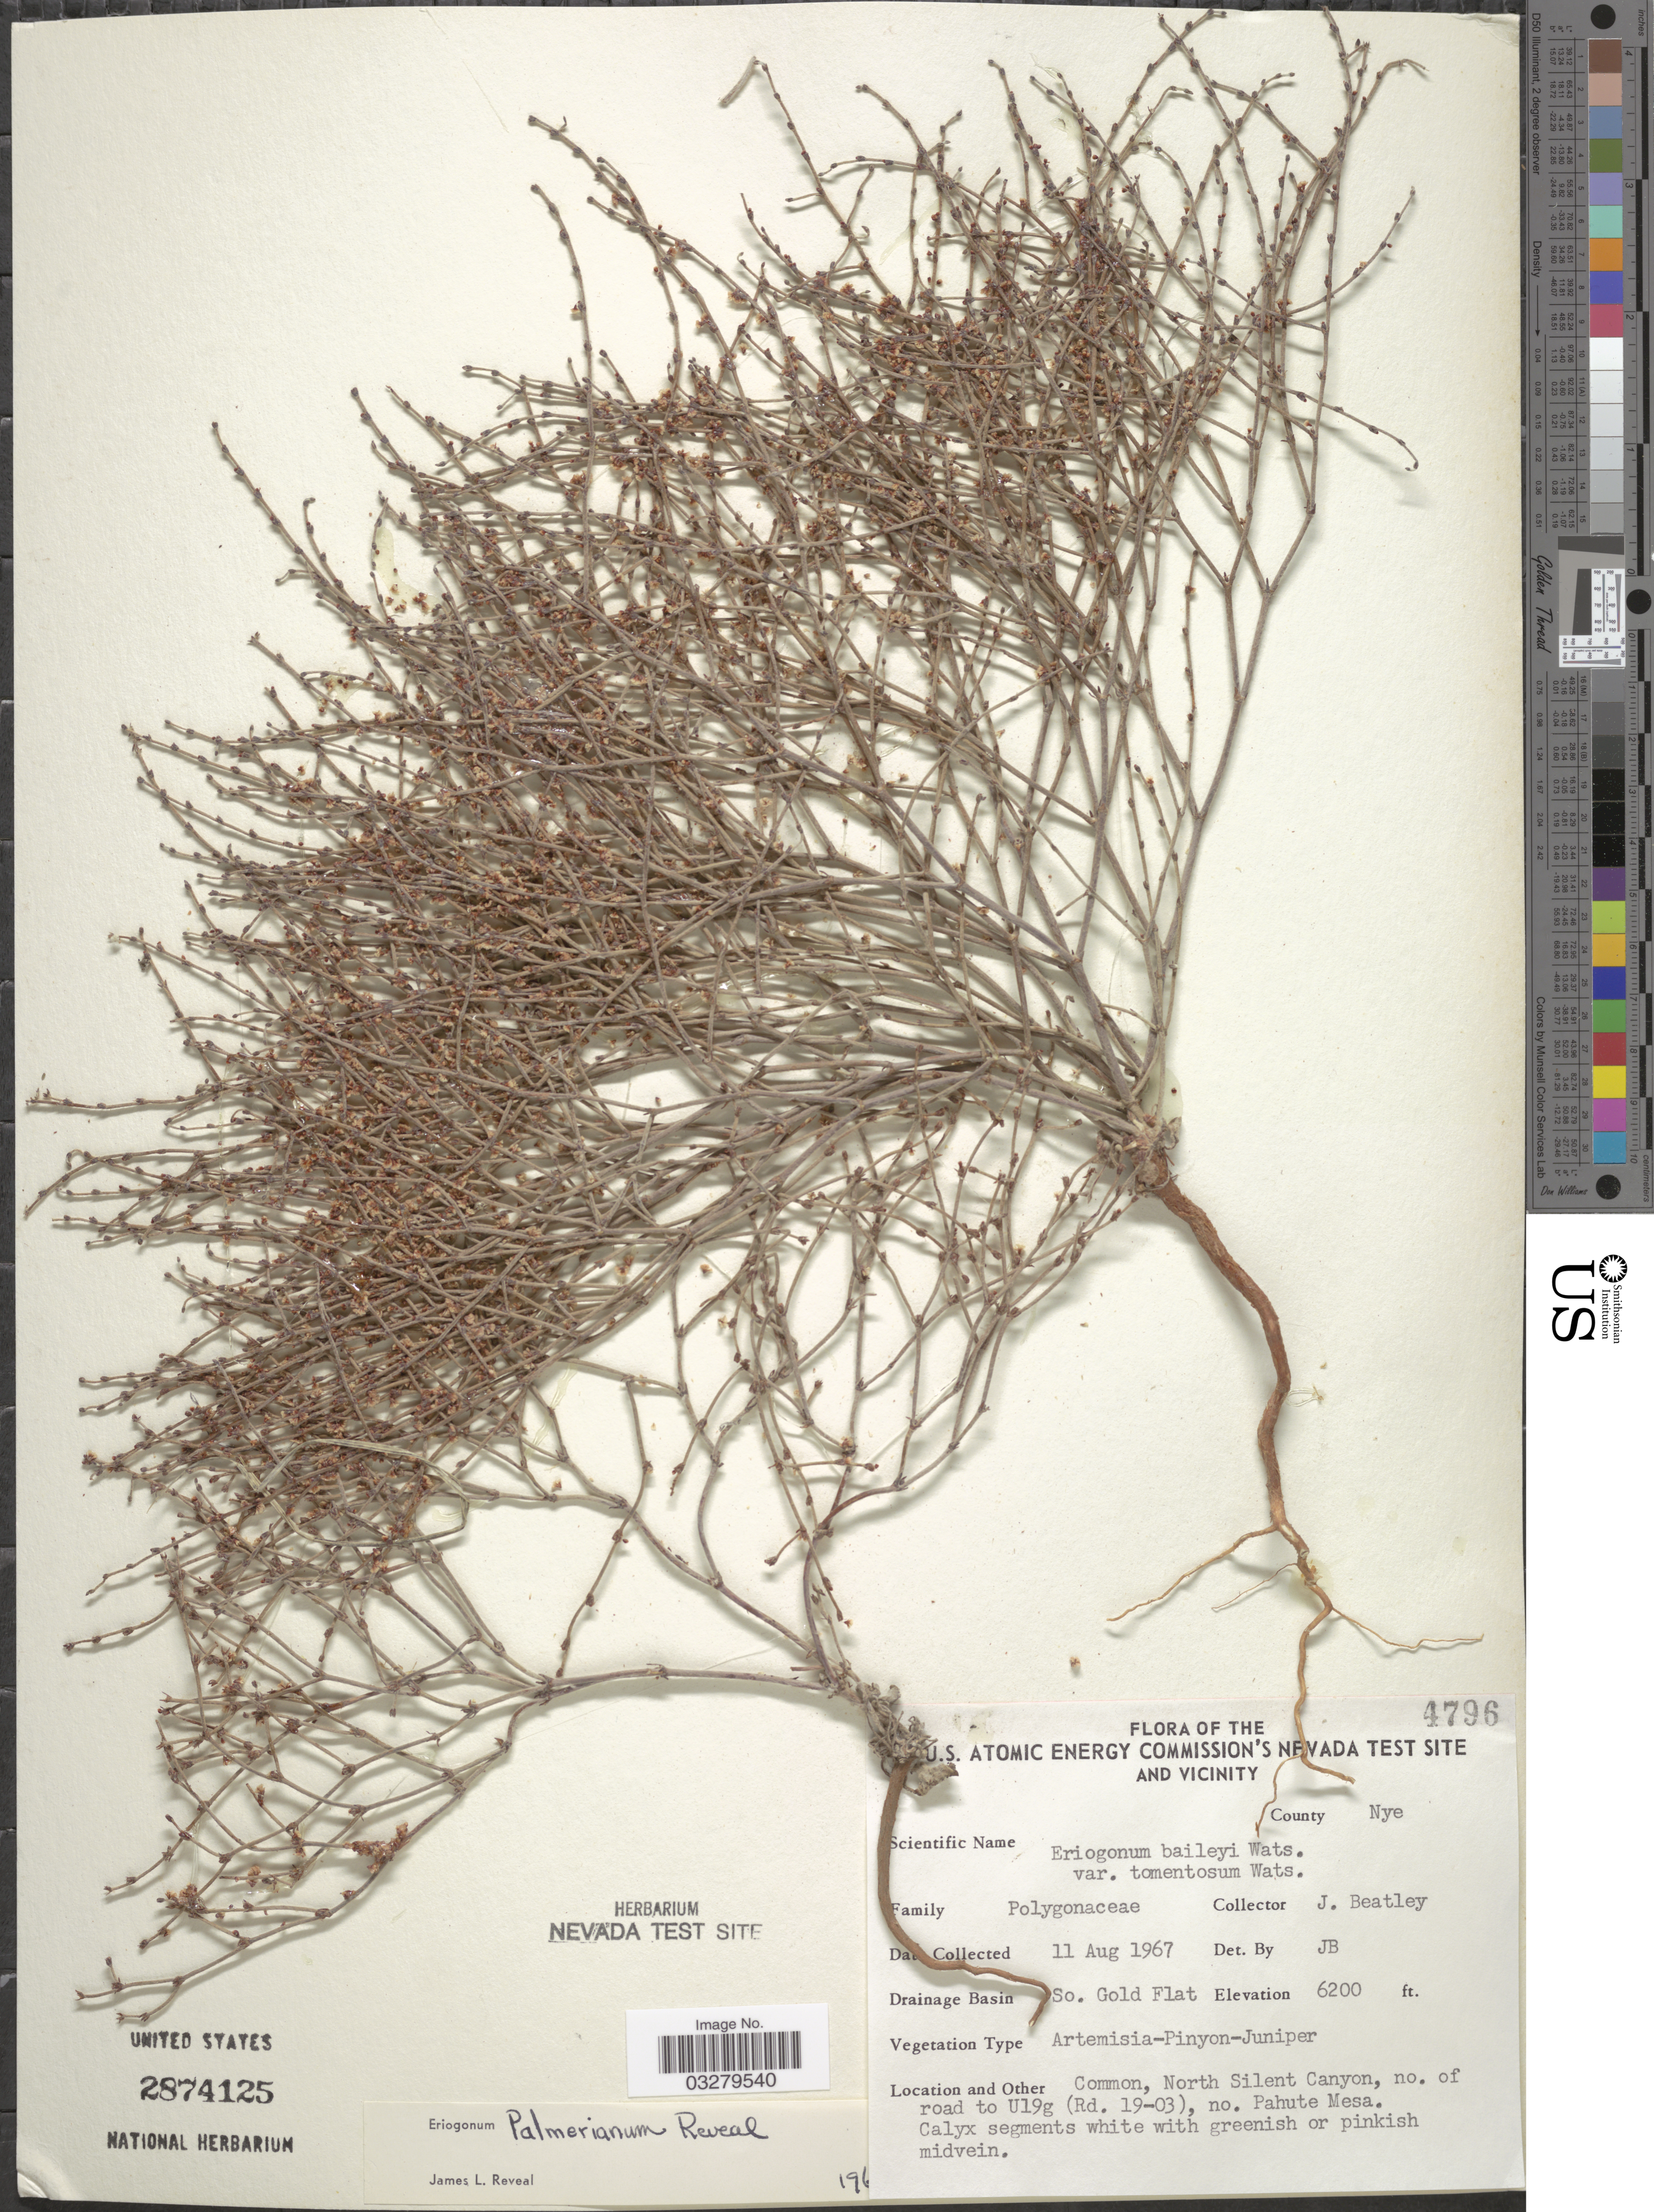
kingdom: Plantae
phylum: Tracheophyta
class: Magnoliopsida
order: Caryophyllales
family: Polygonaceae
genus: Eriogonum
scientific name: Eriogonum palmerianum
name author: Reveal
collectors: J. C. Beatley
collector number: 4796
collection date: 1967-08-11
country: United States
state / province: Nevada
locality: U.S. Atomic Energy Commission's Nevada Test Site and Vicinity. County Nye. Drainage Basin So. Gold Flat. North Silent Canyon, no. of road to U19g (Rd. 19-03), no. Pahute Mesa.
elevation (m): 1890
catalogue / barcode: US 2874125